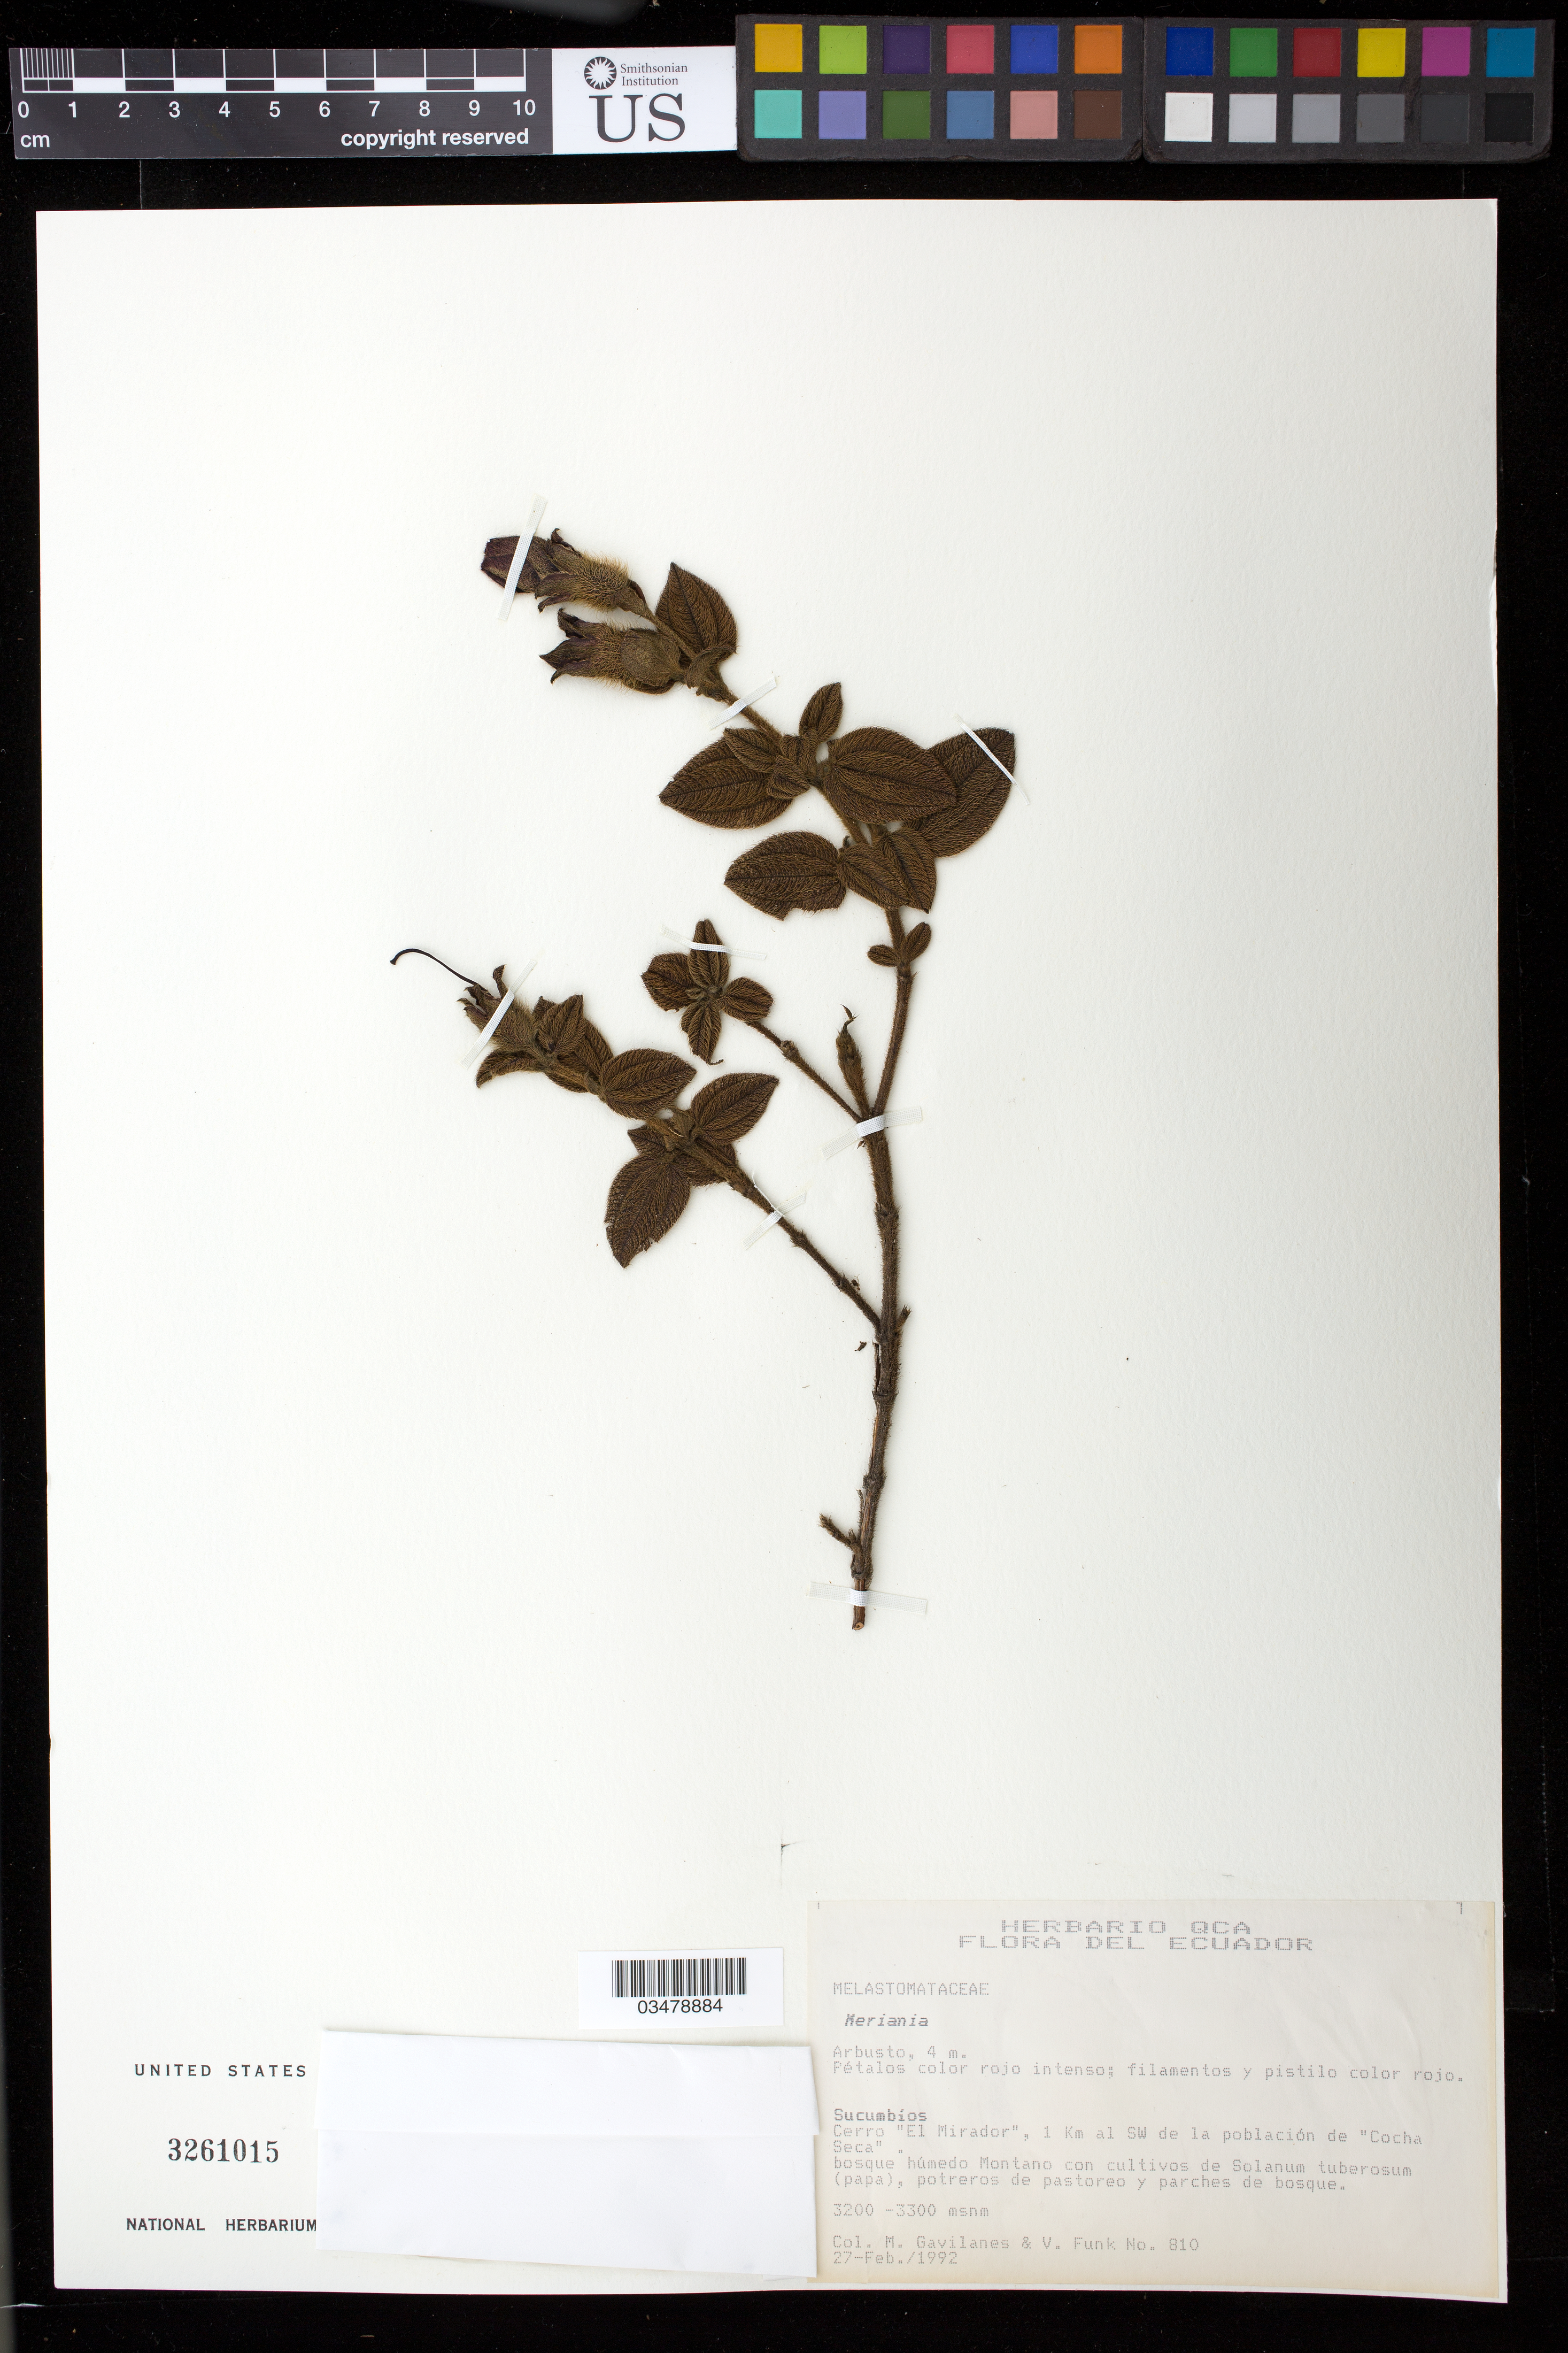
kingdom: Plantae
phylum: Tracheophyta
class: Magnoliopsida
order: Myrtales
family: Melastomataceae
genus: Chaetogastra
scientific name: Chaetogastra grossa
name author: (L. f.) P.J.F. Guim. & Michelang.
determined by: Michelangeli, F. A.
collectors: M. Gavilanes & V. Funk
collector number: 810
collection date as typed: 27 Feb 1992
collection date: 1992-02-27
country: Ecuador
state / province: Sucumbíos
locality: Cerro "El Mirador", 1 km al SW de la población de "Cocha Seca"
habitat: Bosque humbedo Montano con cultivos de Solanum tuberosum (papa).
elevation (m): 3200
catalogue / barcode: US 3261015